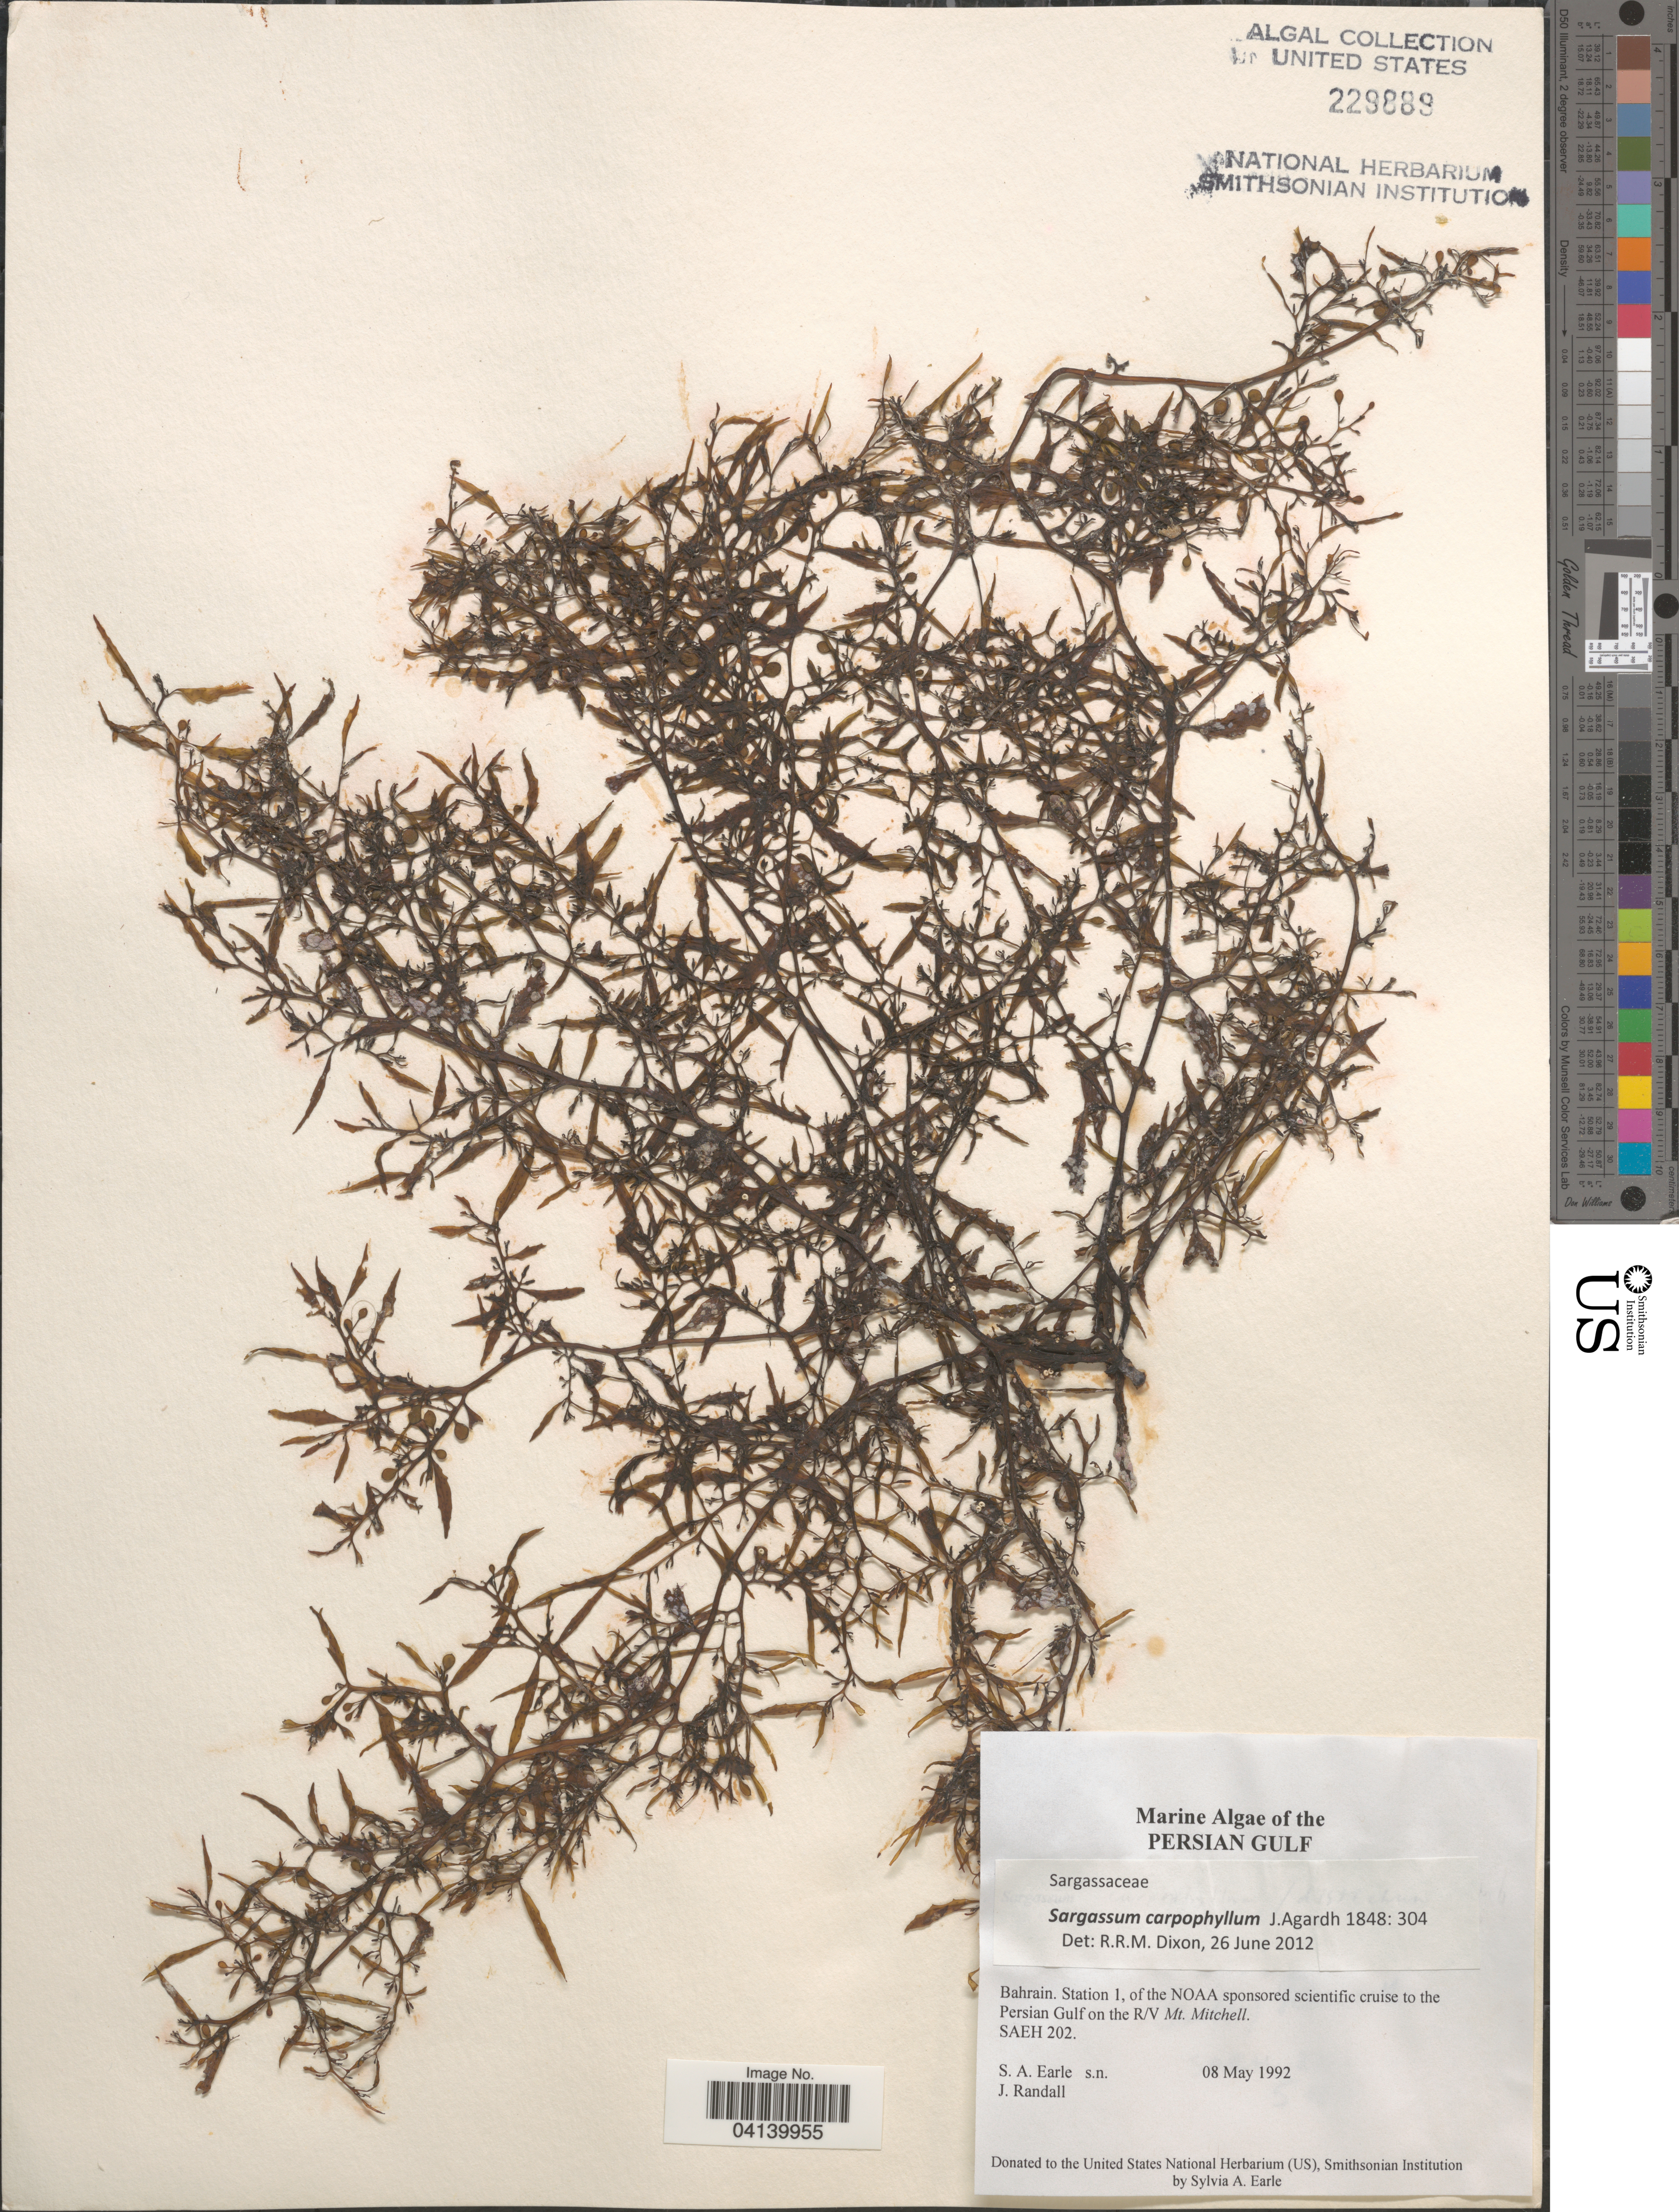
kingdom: Chromista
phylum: Ochrophyta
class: Phaeophyceae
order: Fucales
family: Sargassaceae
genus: Sargassum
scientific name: Sargassum carpophyllum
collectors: S. A. Earle & J. Randall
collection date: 1992-05-08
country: Bahrain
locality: Persian Gulf. Station 1, of the NOAA sponsored scientific cruise to the Persian Gulf on the R/V Mt. Mitchell.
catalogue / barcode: US 229889